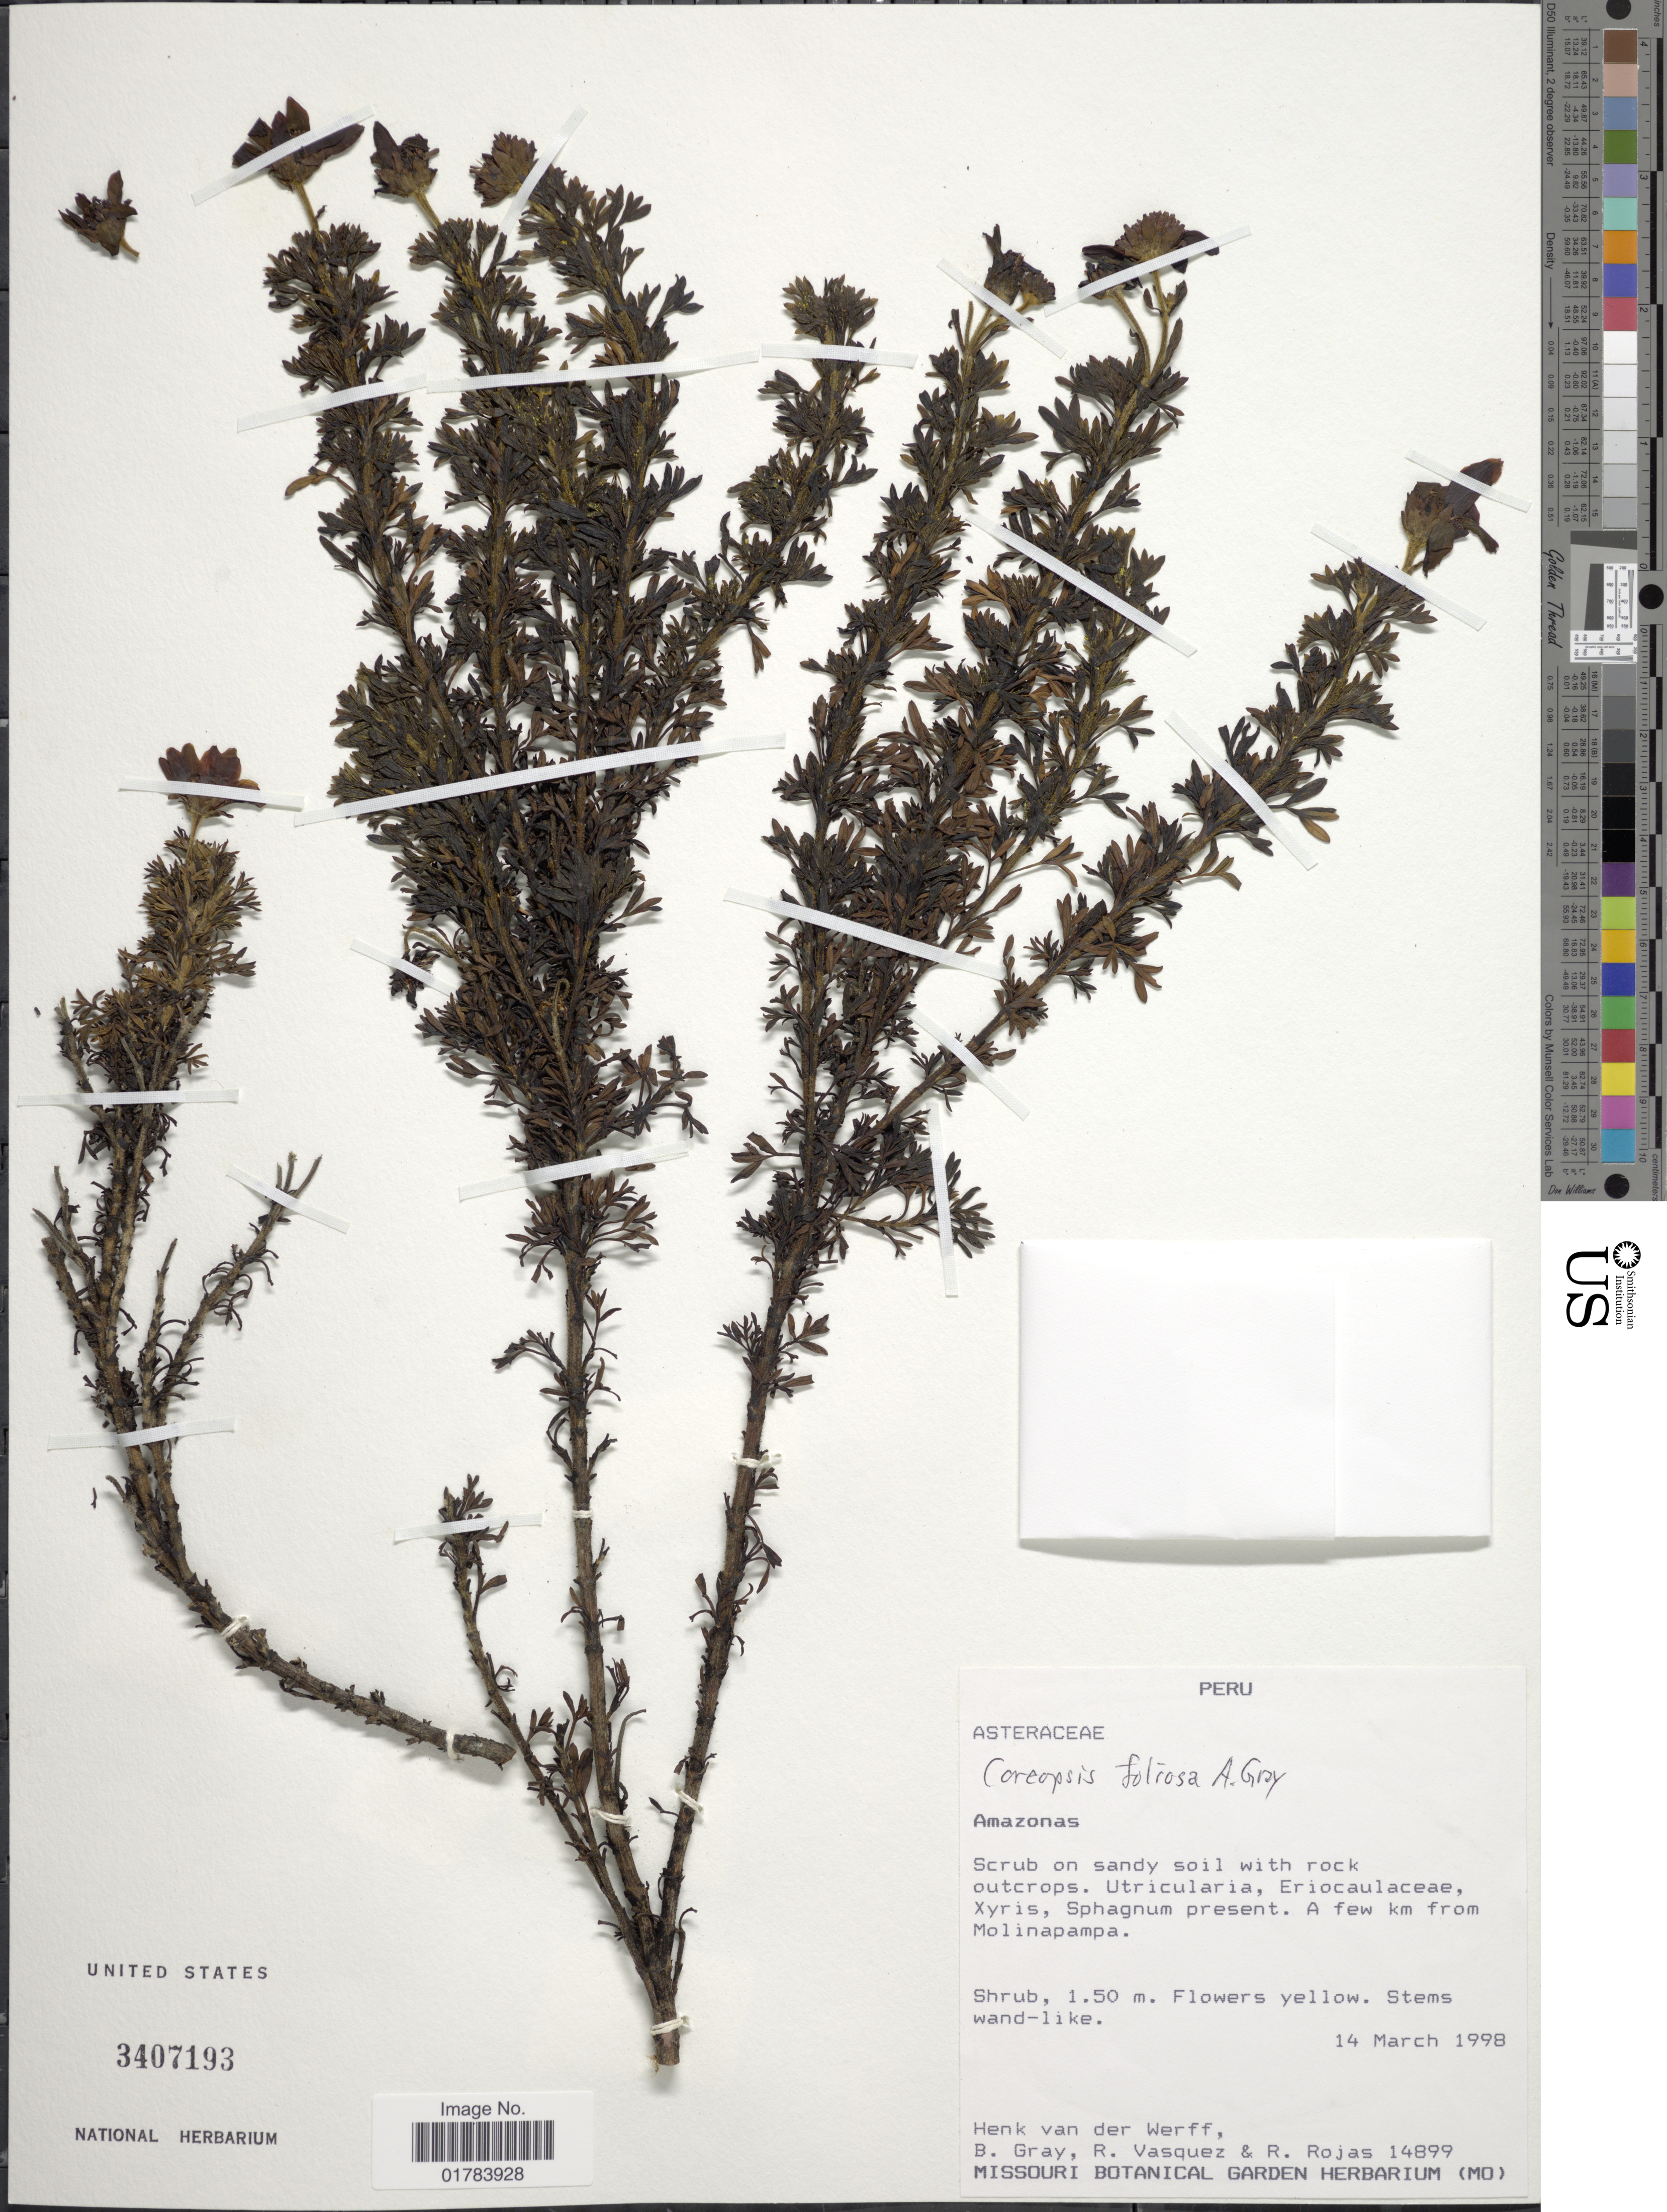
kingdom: Plantae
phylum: Tracheophyta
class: Magnoliopsida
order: Asterales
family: Asteraceae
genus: Coreopsis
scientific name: Coreopsis foliosa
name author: A. Gray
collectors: H. van der Werff, B. Gray, R. Vasquez & R. Rojas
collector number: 14899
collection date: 1998-03-14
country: Peru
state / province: Amazonas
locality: A few km from Molinapampa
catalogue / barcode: US 3407193